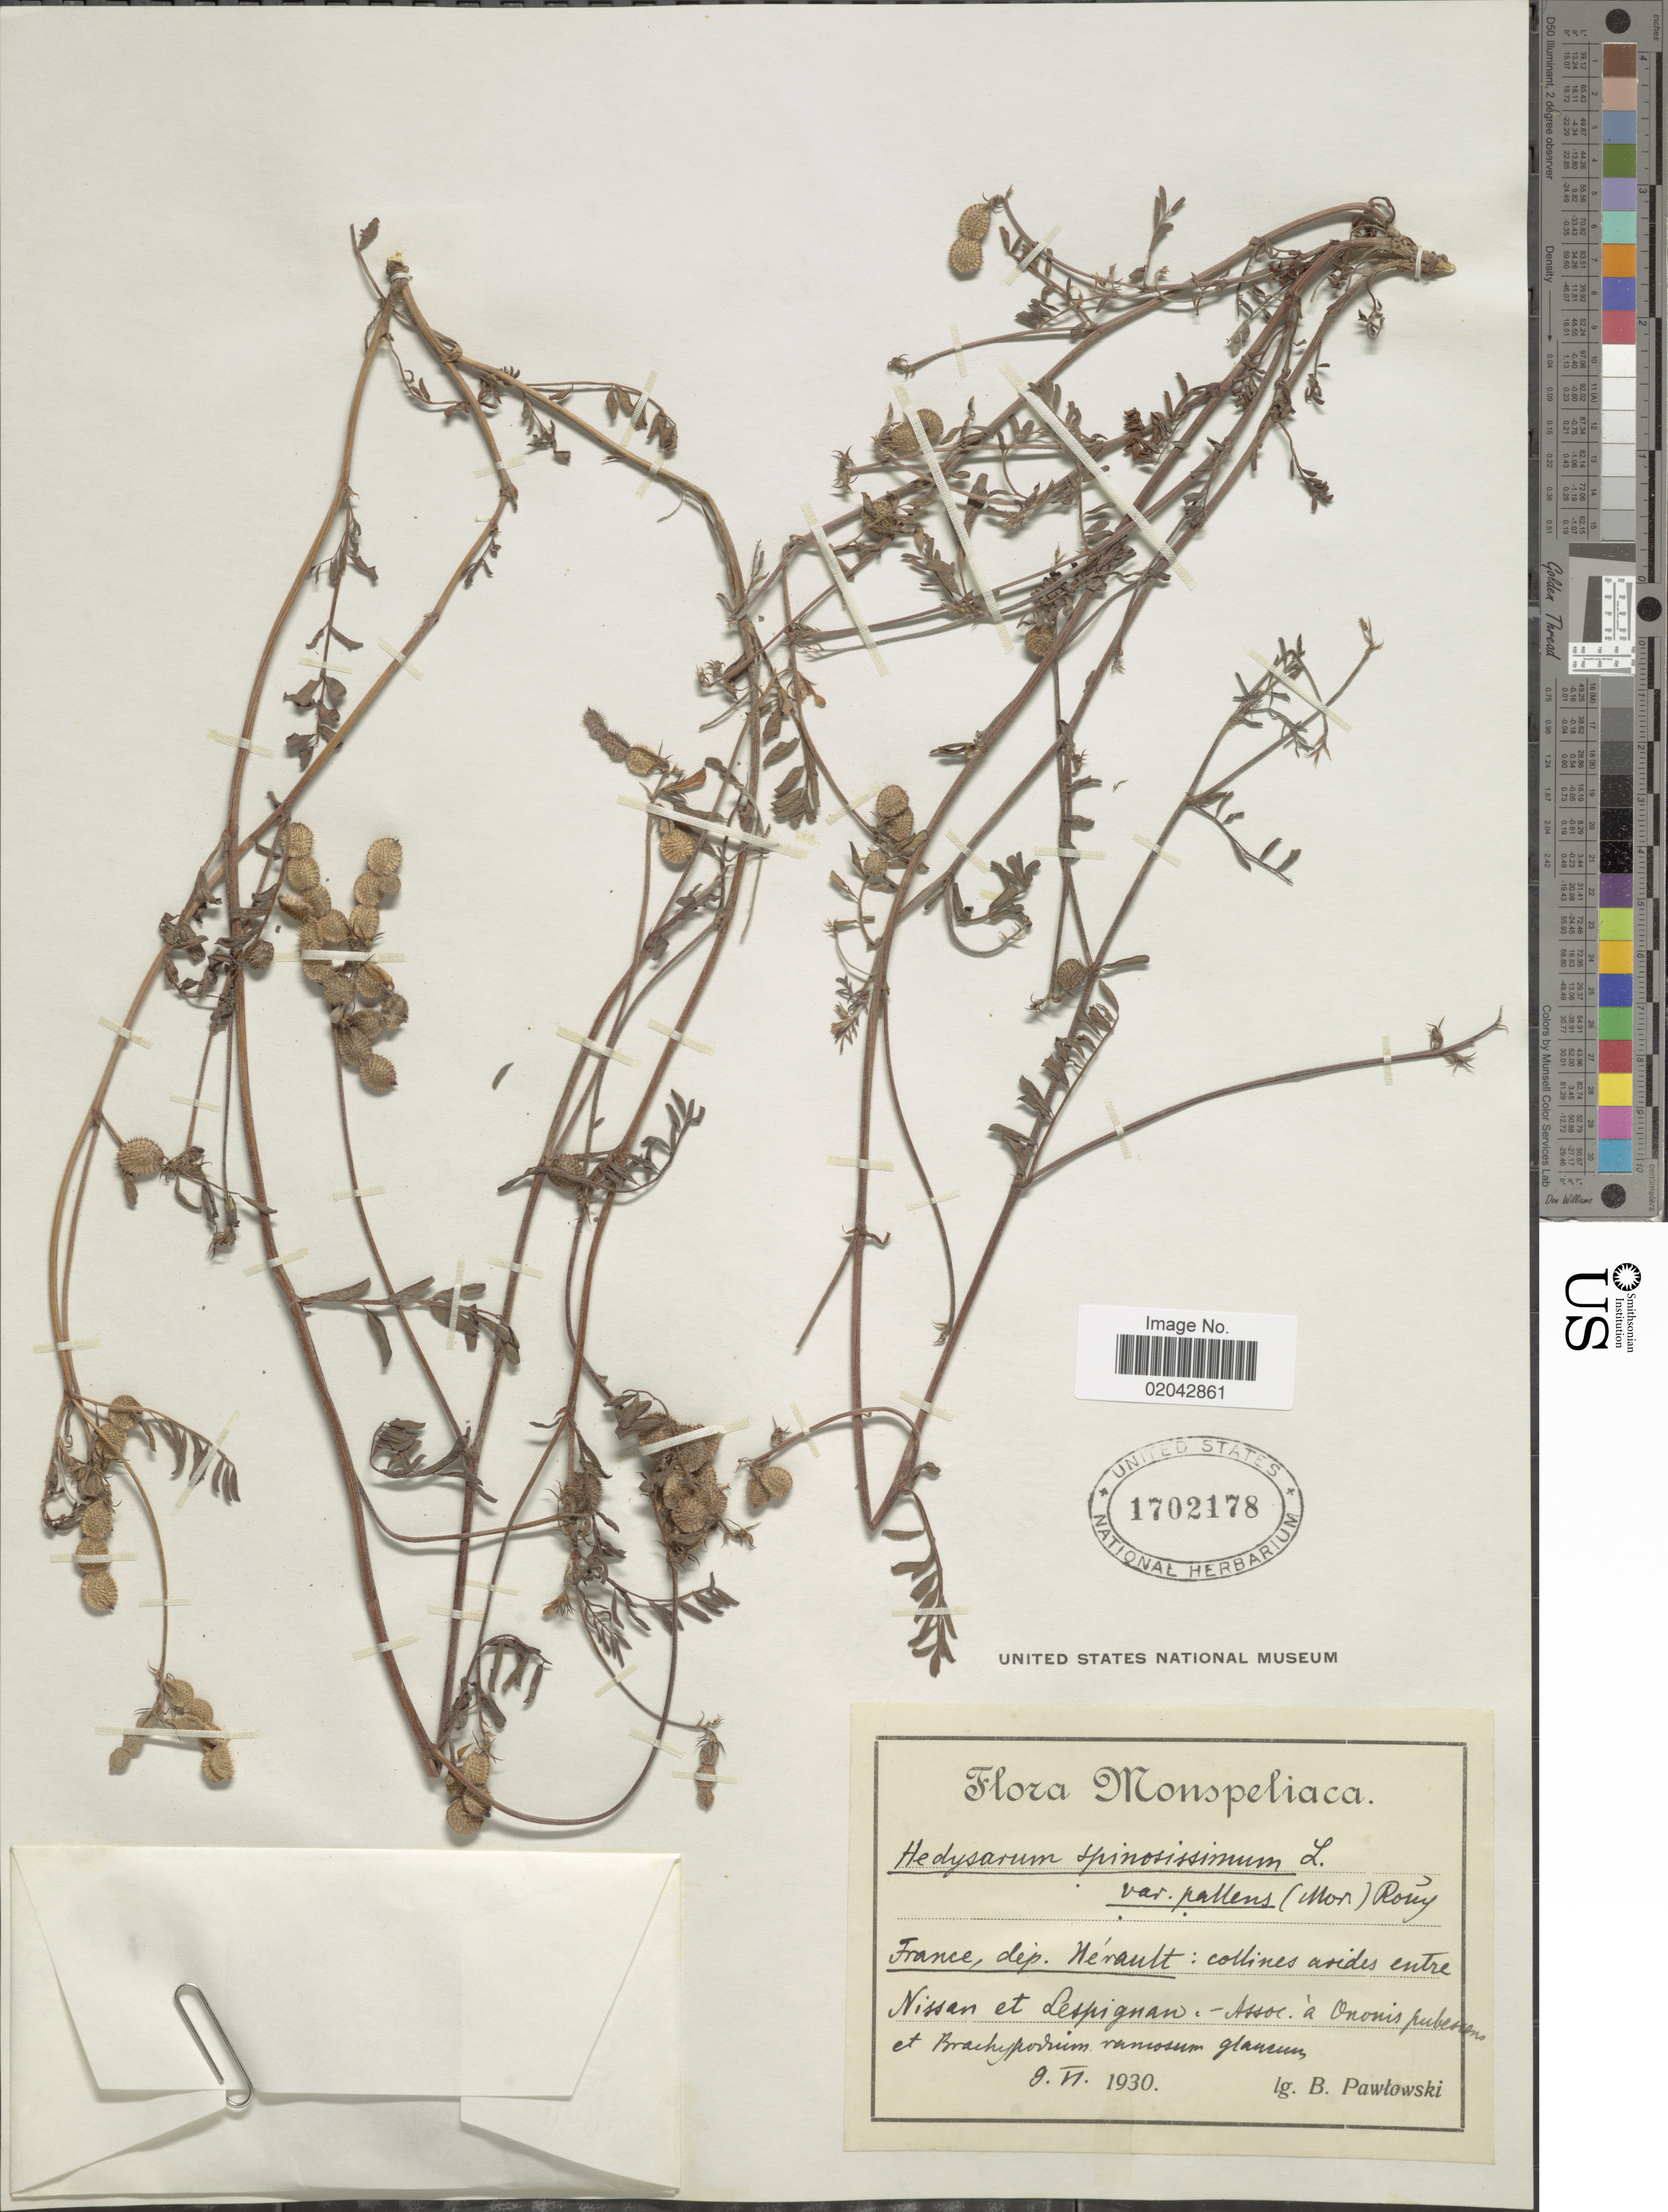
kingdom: Plantae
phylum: Tracheophyta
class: Magnoliopsida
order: Fabales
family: Fabaceae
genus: Sulla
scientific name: Sulla spinosissima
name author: (L.) B.H.Choi & H. Ohashi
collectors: B. Pawlowski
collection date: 1930-06-09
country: France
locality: Monspeliaca, dep. Ne'rault: collines arides entre Nissan et Lespignan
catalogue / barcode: US 1702178